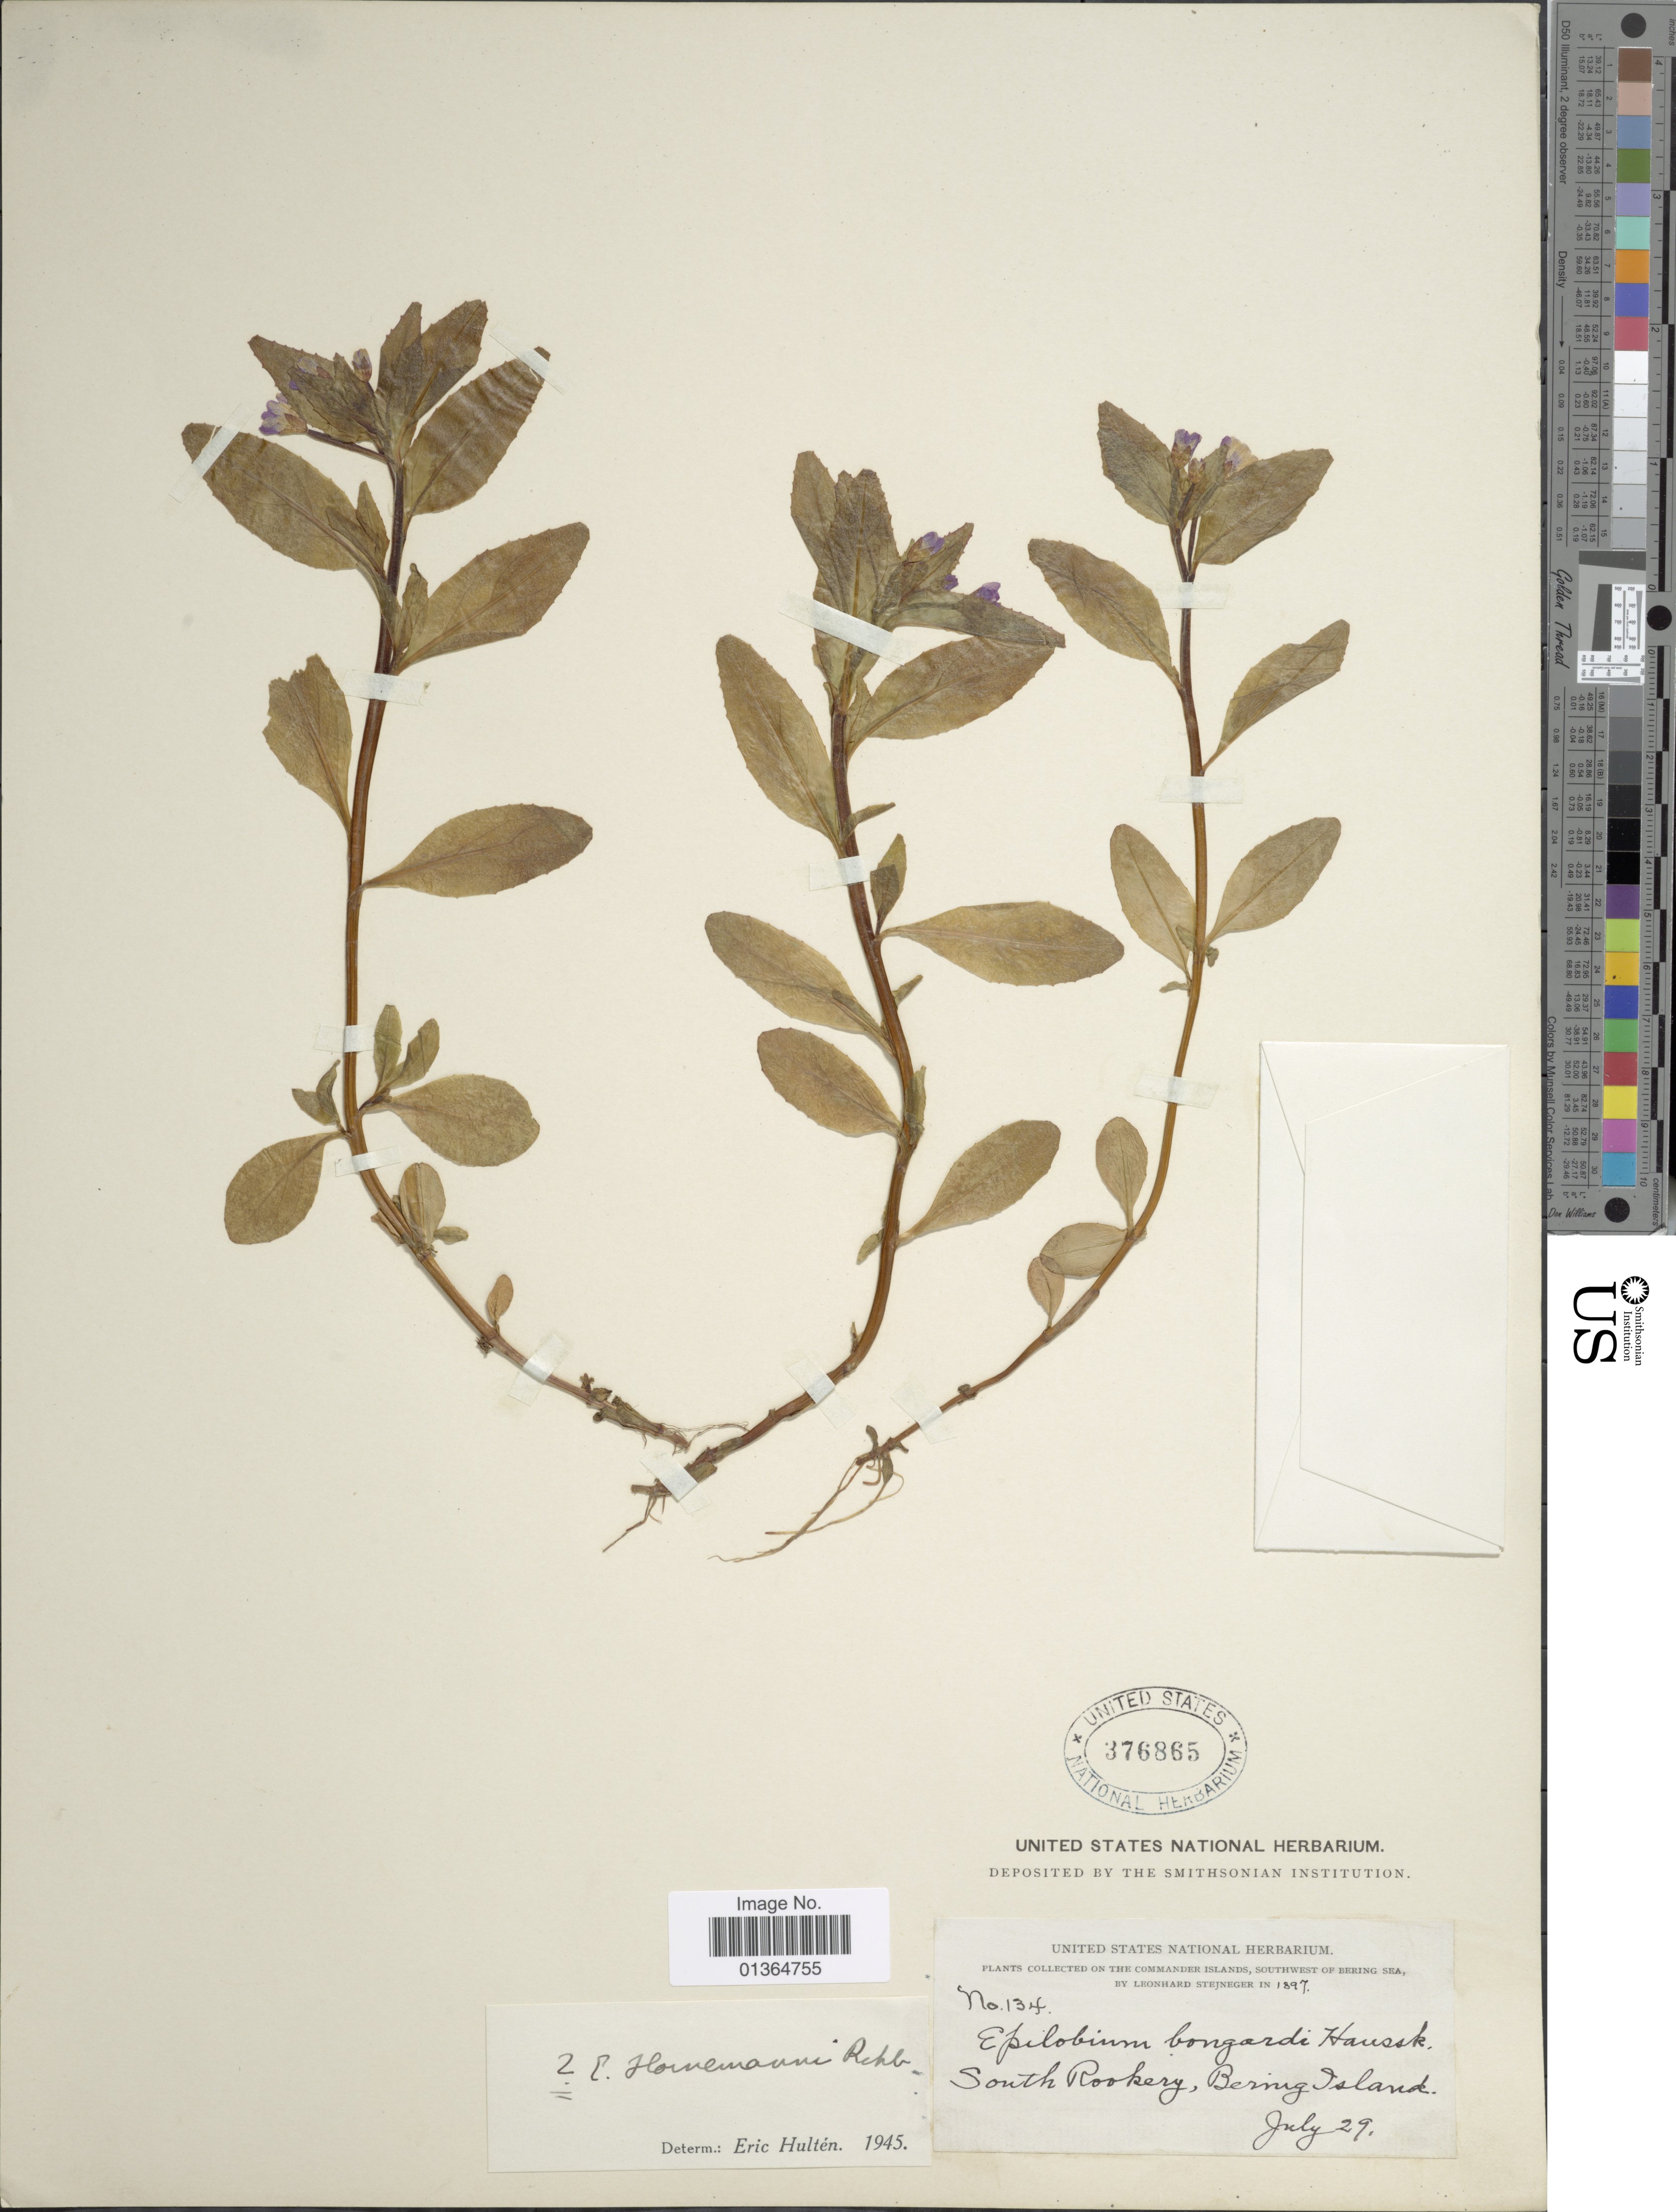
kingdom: Plantae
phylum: Tracheophyta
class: Magnoliopsida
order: Myrtales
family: Onagraceae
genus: Epilobium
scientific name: Epilobium hornemannii subsp. behringianum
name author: (Hausskn.) Hoch & P.H. Raven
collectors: L. Stejneger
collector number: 134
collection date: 1897-07-29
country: United States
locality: Commander Islands, Southwest of Bering Sea. South Rookery.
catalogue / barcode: US 376865